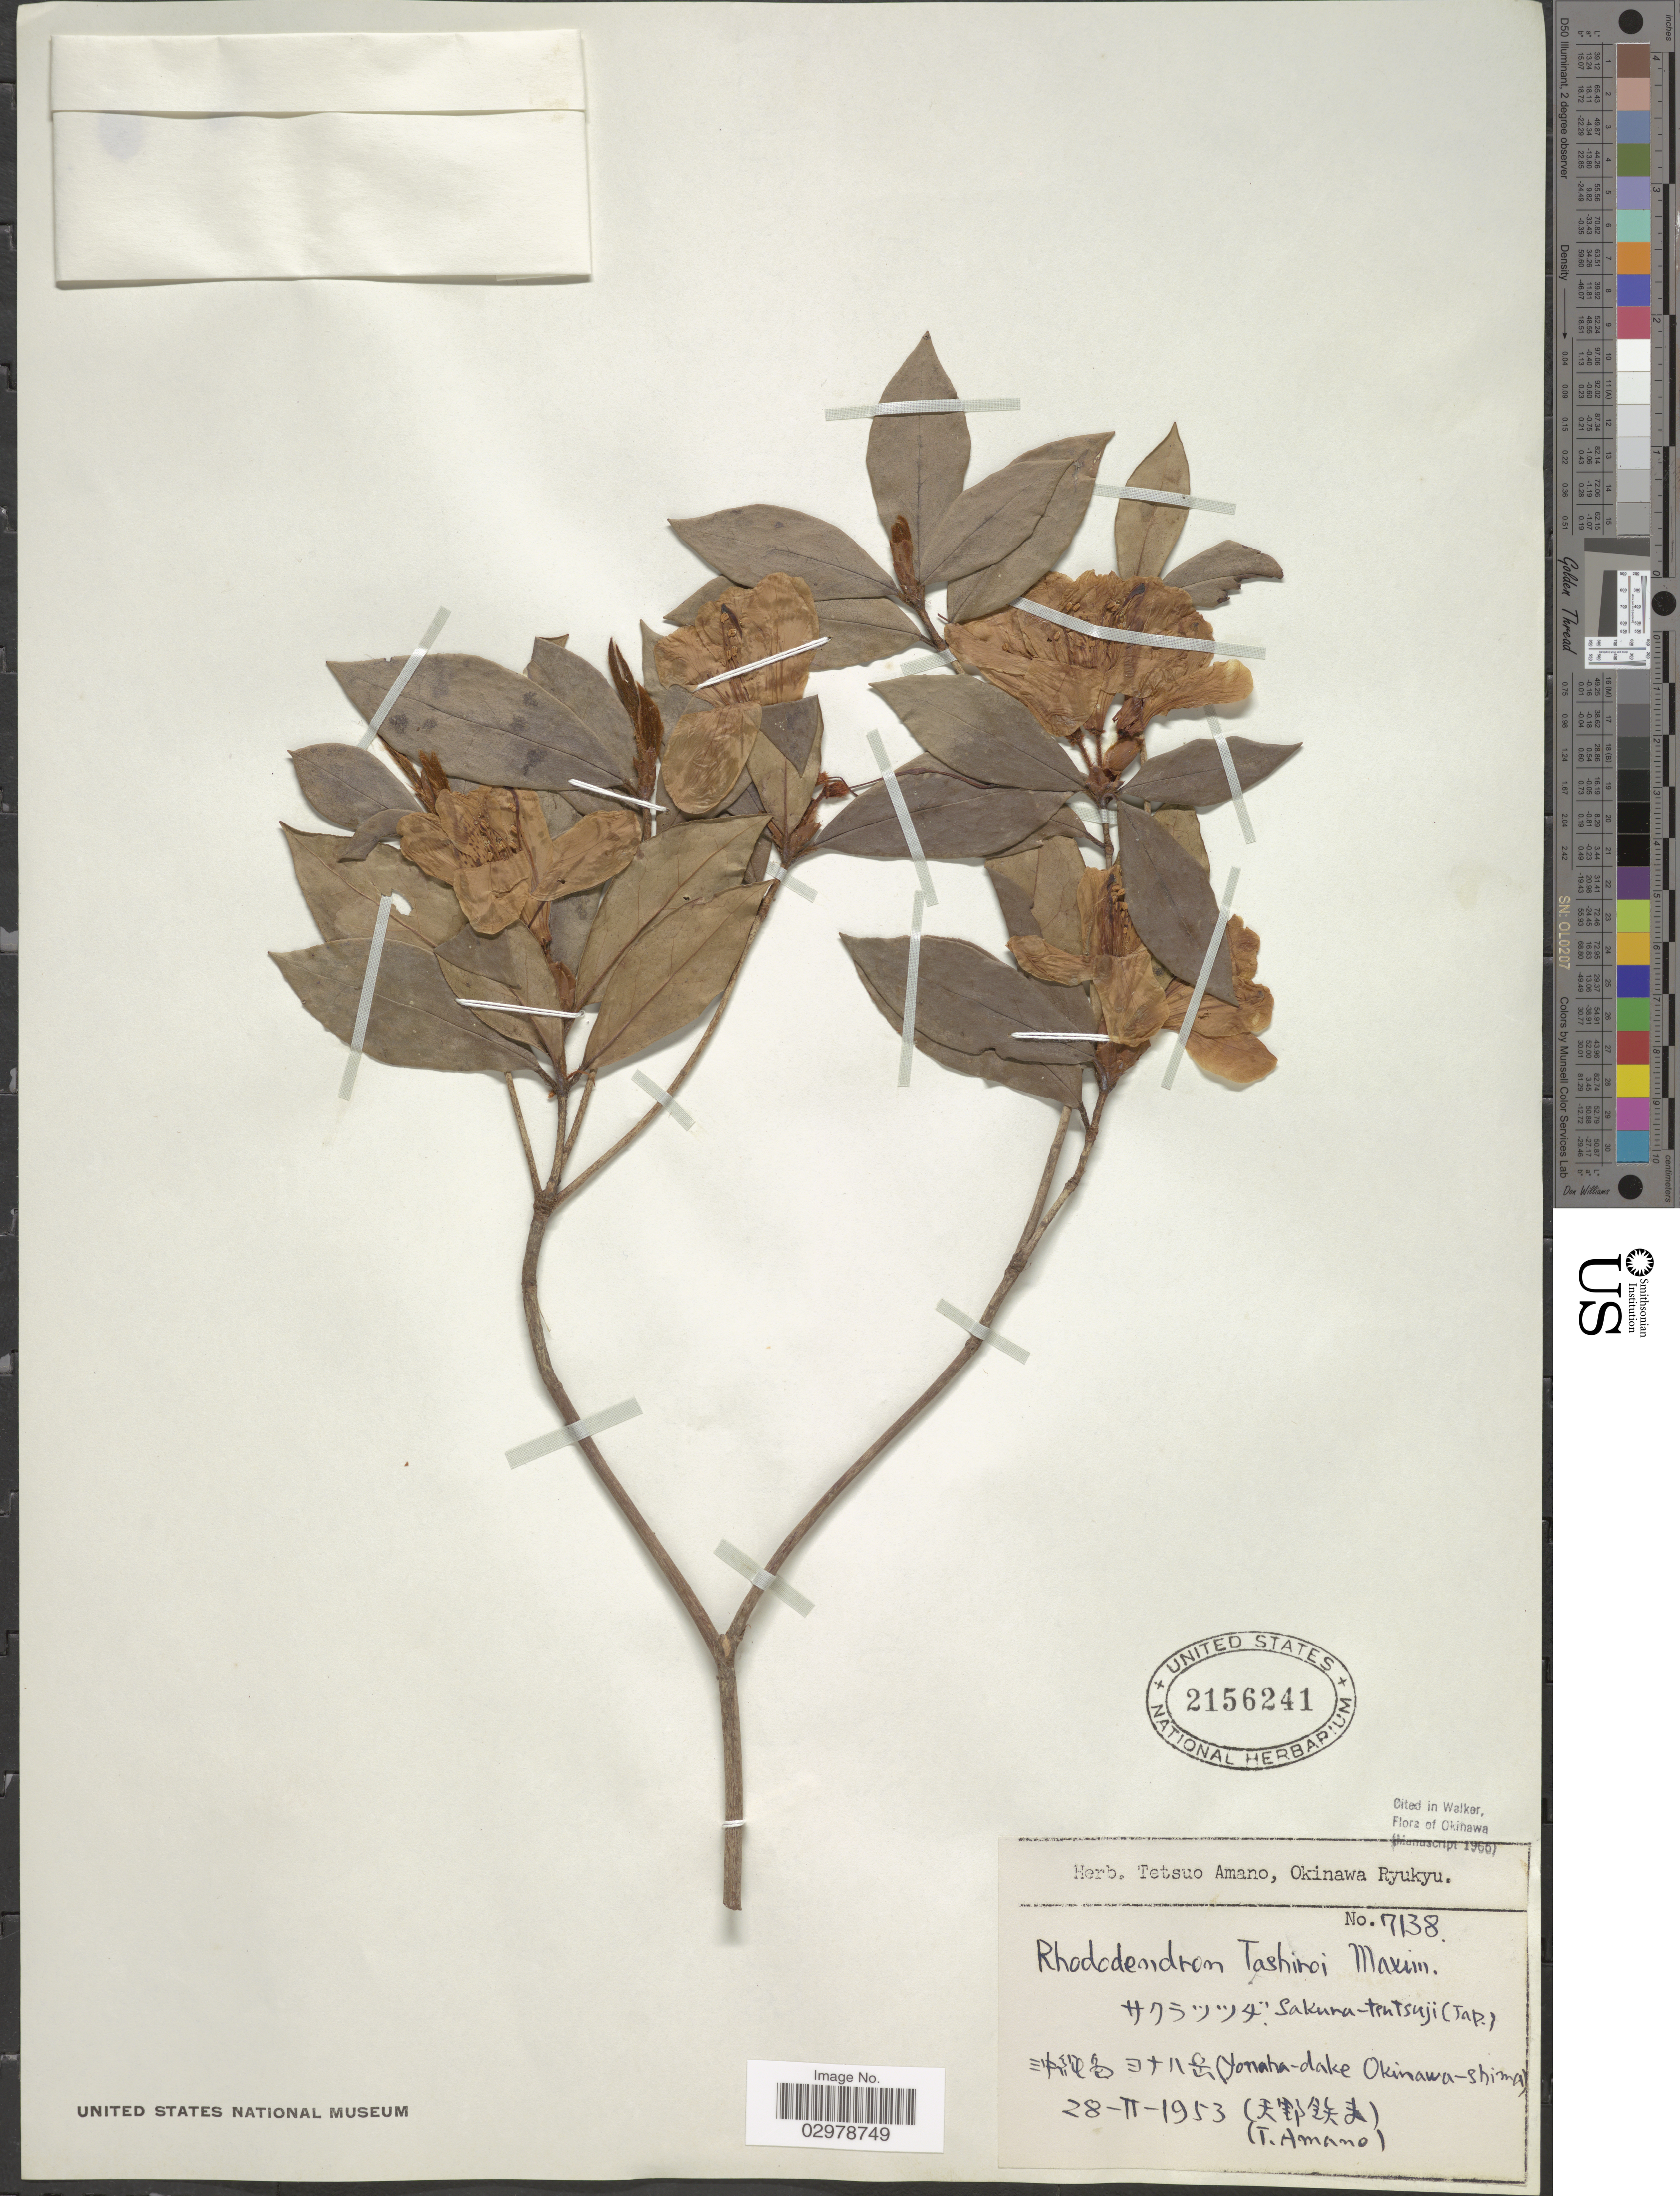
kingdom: Plantae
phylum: Tracheophyta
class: Magnoliopsida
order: Ericales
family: Ericaceae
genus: Rhododendron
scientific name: Rhododendron tashiroi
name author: Maxim.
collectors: T. Amano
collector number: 7138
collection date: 1953-02-28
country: Japan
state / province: Okinawa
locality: Yonaha-dake Okinawa-Shima.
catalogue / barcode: US 2156241